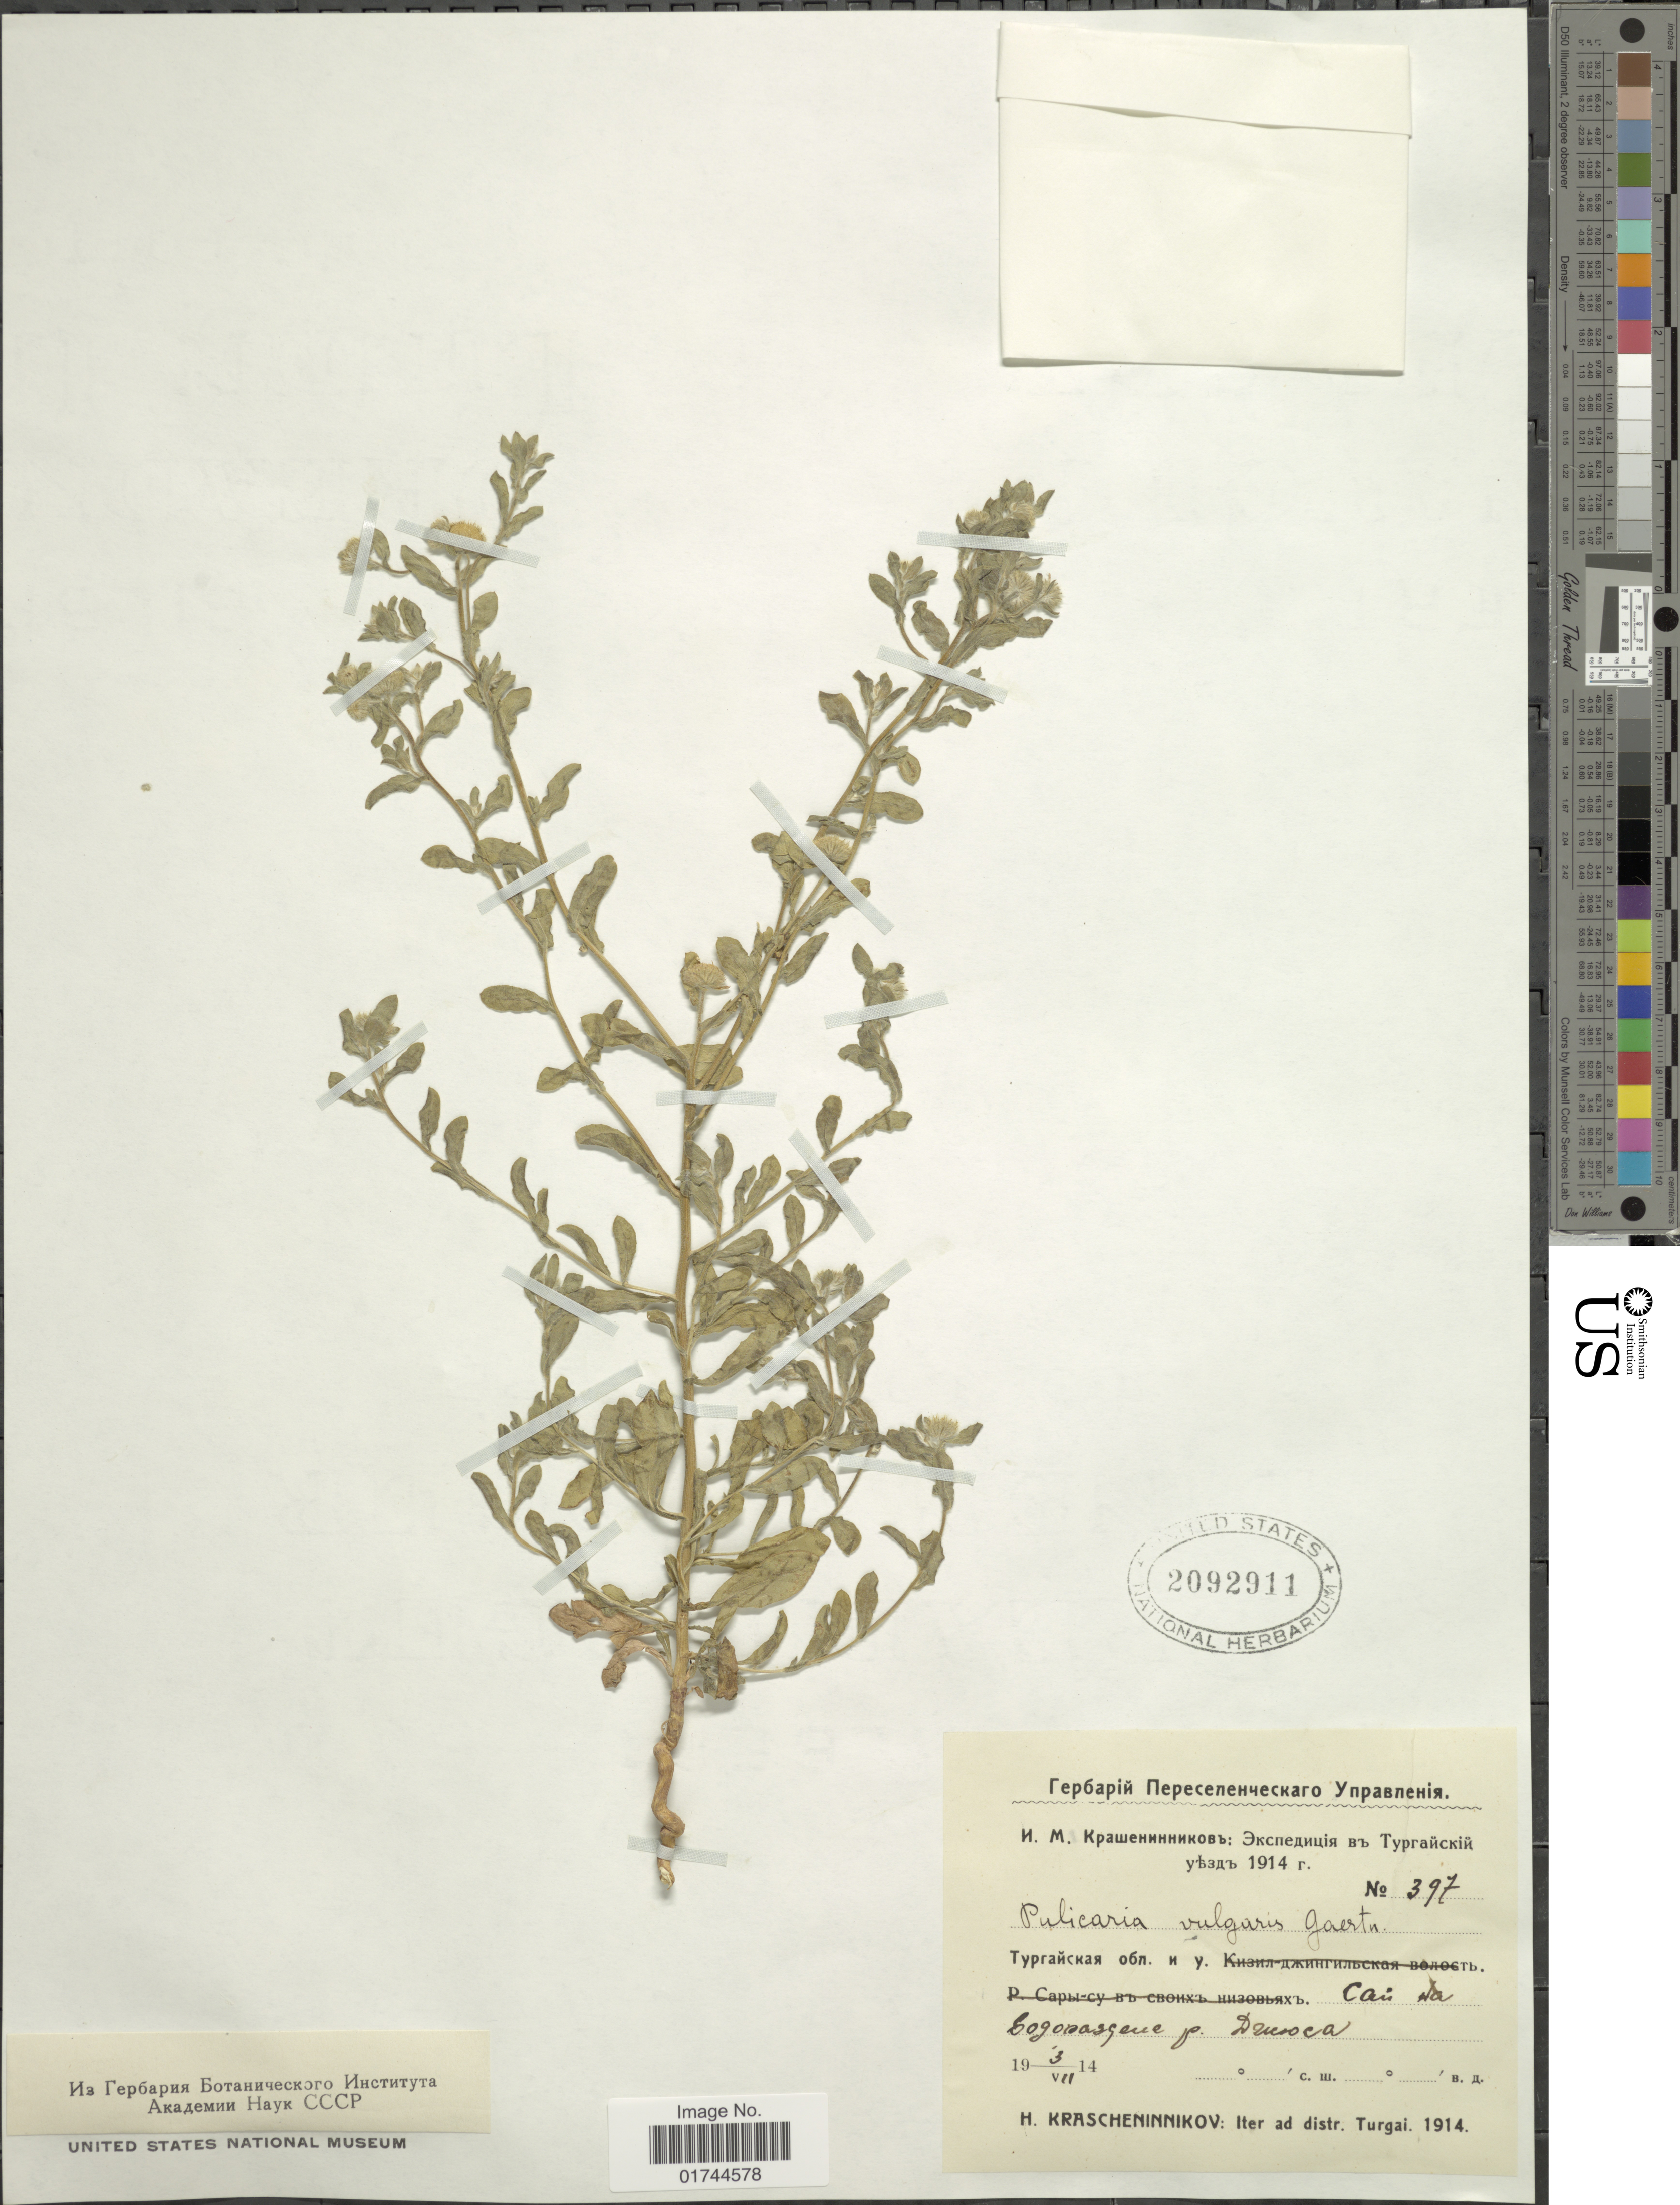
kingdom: Plantae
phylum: Tracheophyta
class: Magnoliopsida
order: Asterales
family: Asteraceae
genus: Pulicaria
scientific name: Pulicaria vulgaris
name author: Gaertn.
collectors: H. Krascheninnikow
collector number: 397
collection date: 1914-07-03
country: Kazakhstan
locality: Iter ad distr. Turgai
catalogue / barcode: US 2092911